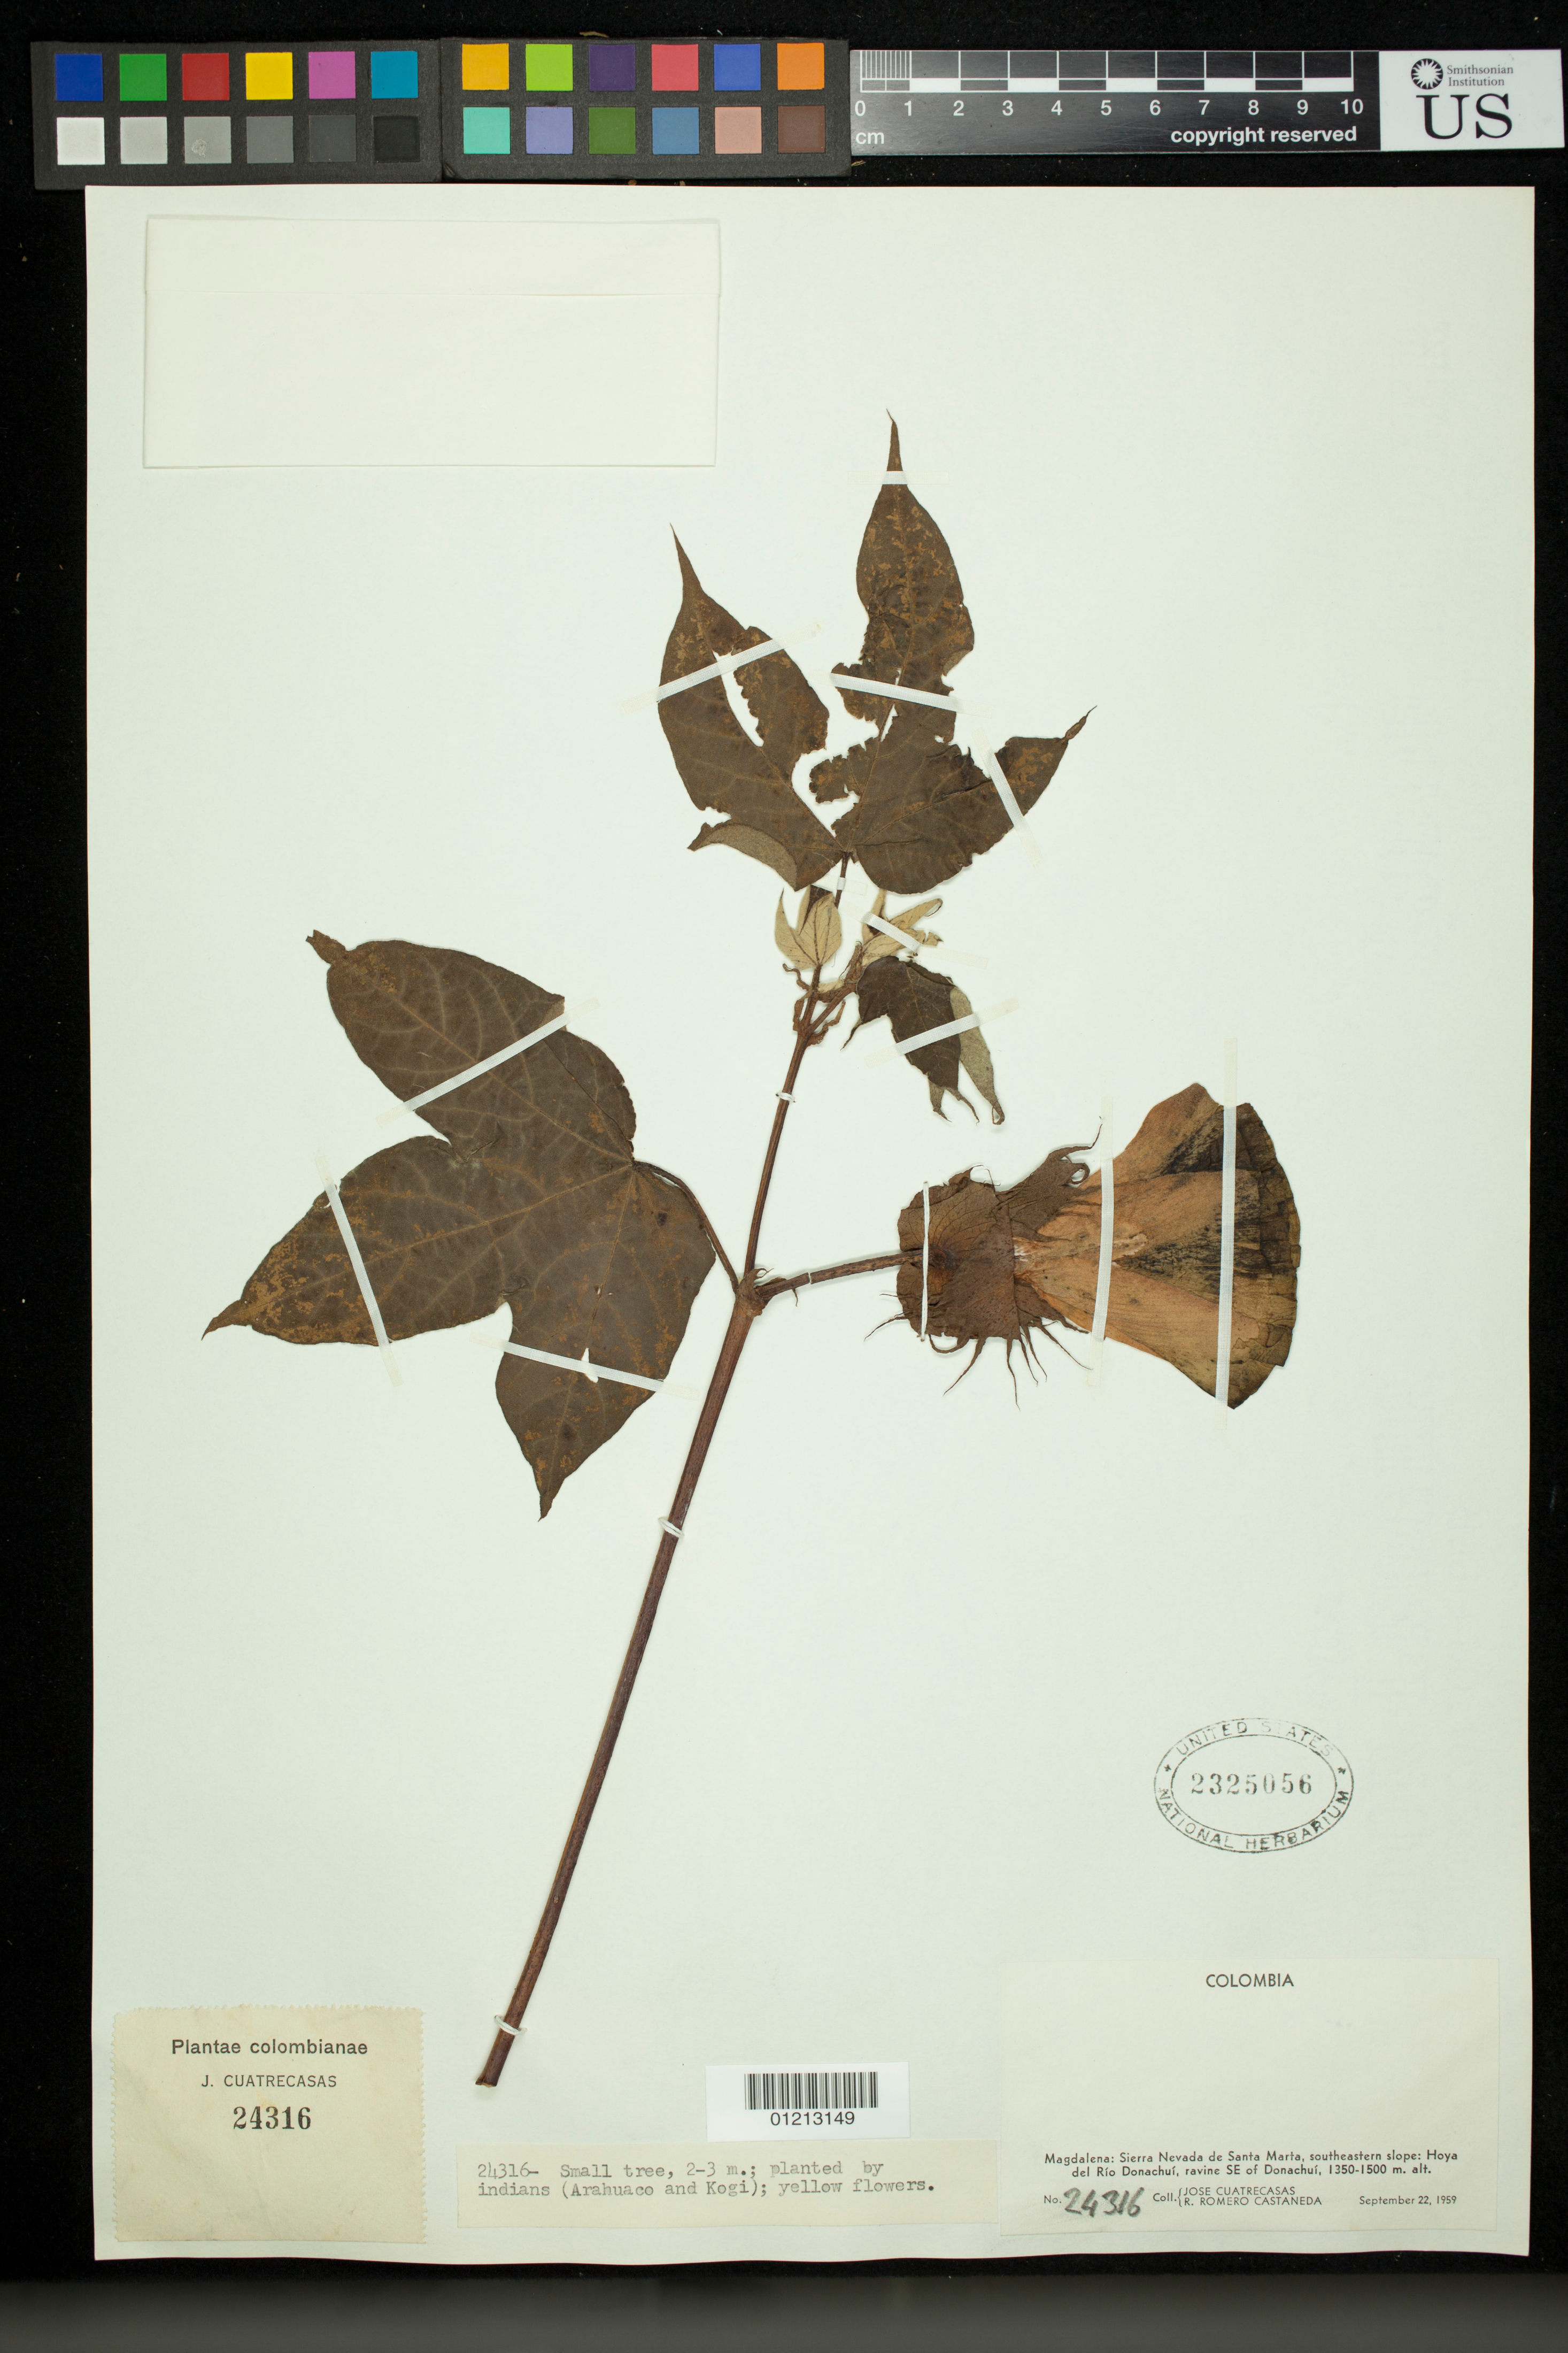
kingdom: Plantae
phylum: Tracheophyta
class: Magnoliopsida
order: Malvales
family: Malvaceae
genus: Gossypium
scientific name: Gossypium sp.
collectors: J. Cuatrecasas & R. Romero Castañeda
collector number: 24316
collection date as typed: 22 Sep 1959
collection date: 1959-09-22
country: Colombia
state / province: Magdalena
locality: Sierra Nevada de Santa Marta, southeastern slope; Hoya del Rio Donachui, ravine SE of Donachui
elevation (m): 1350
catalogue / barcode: US 2325056